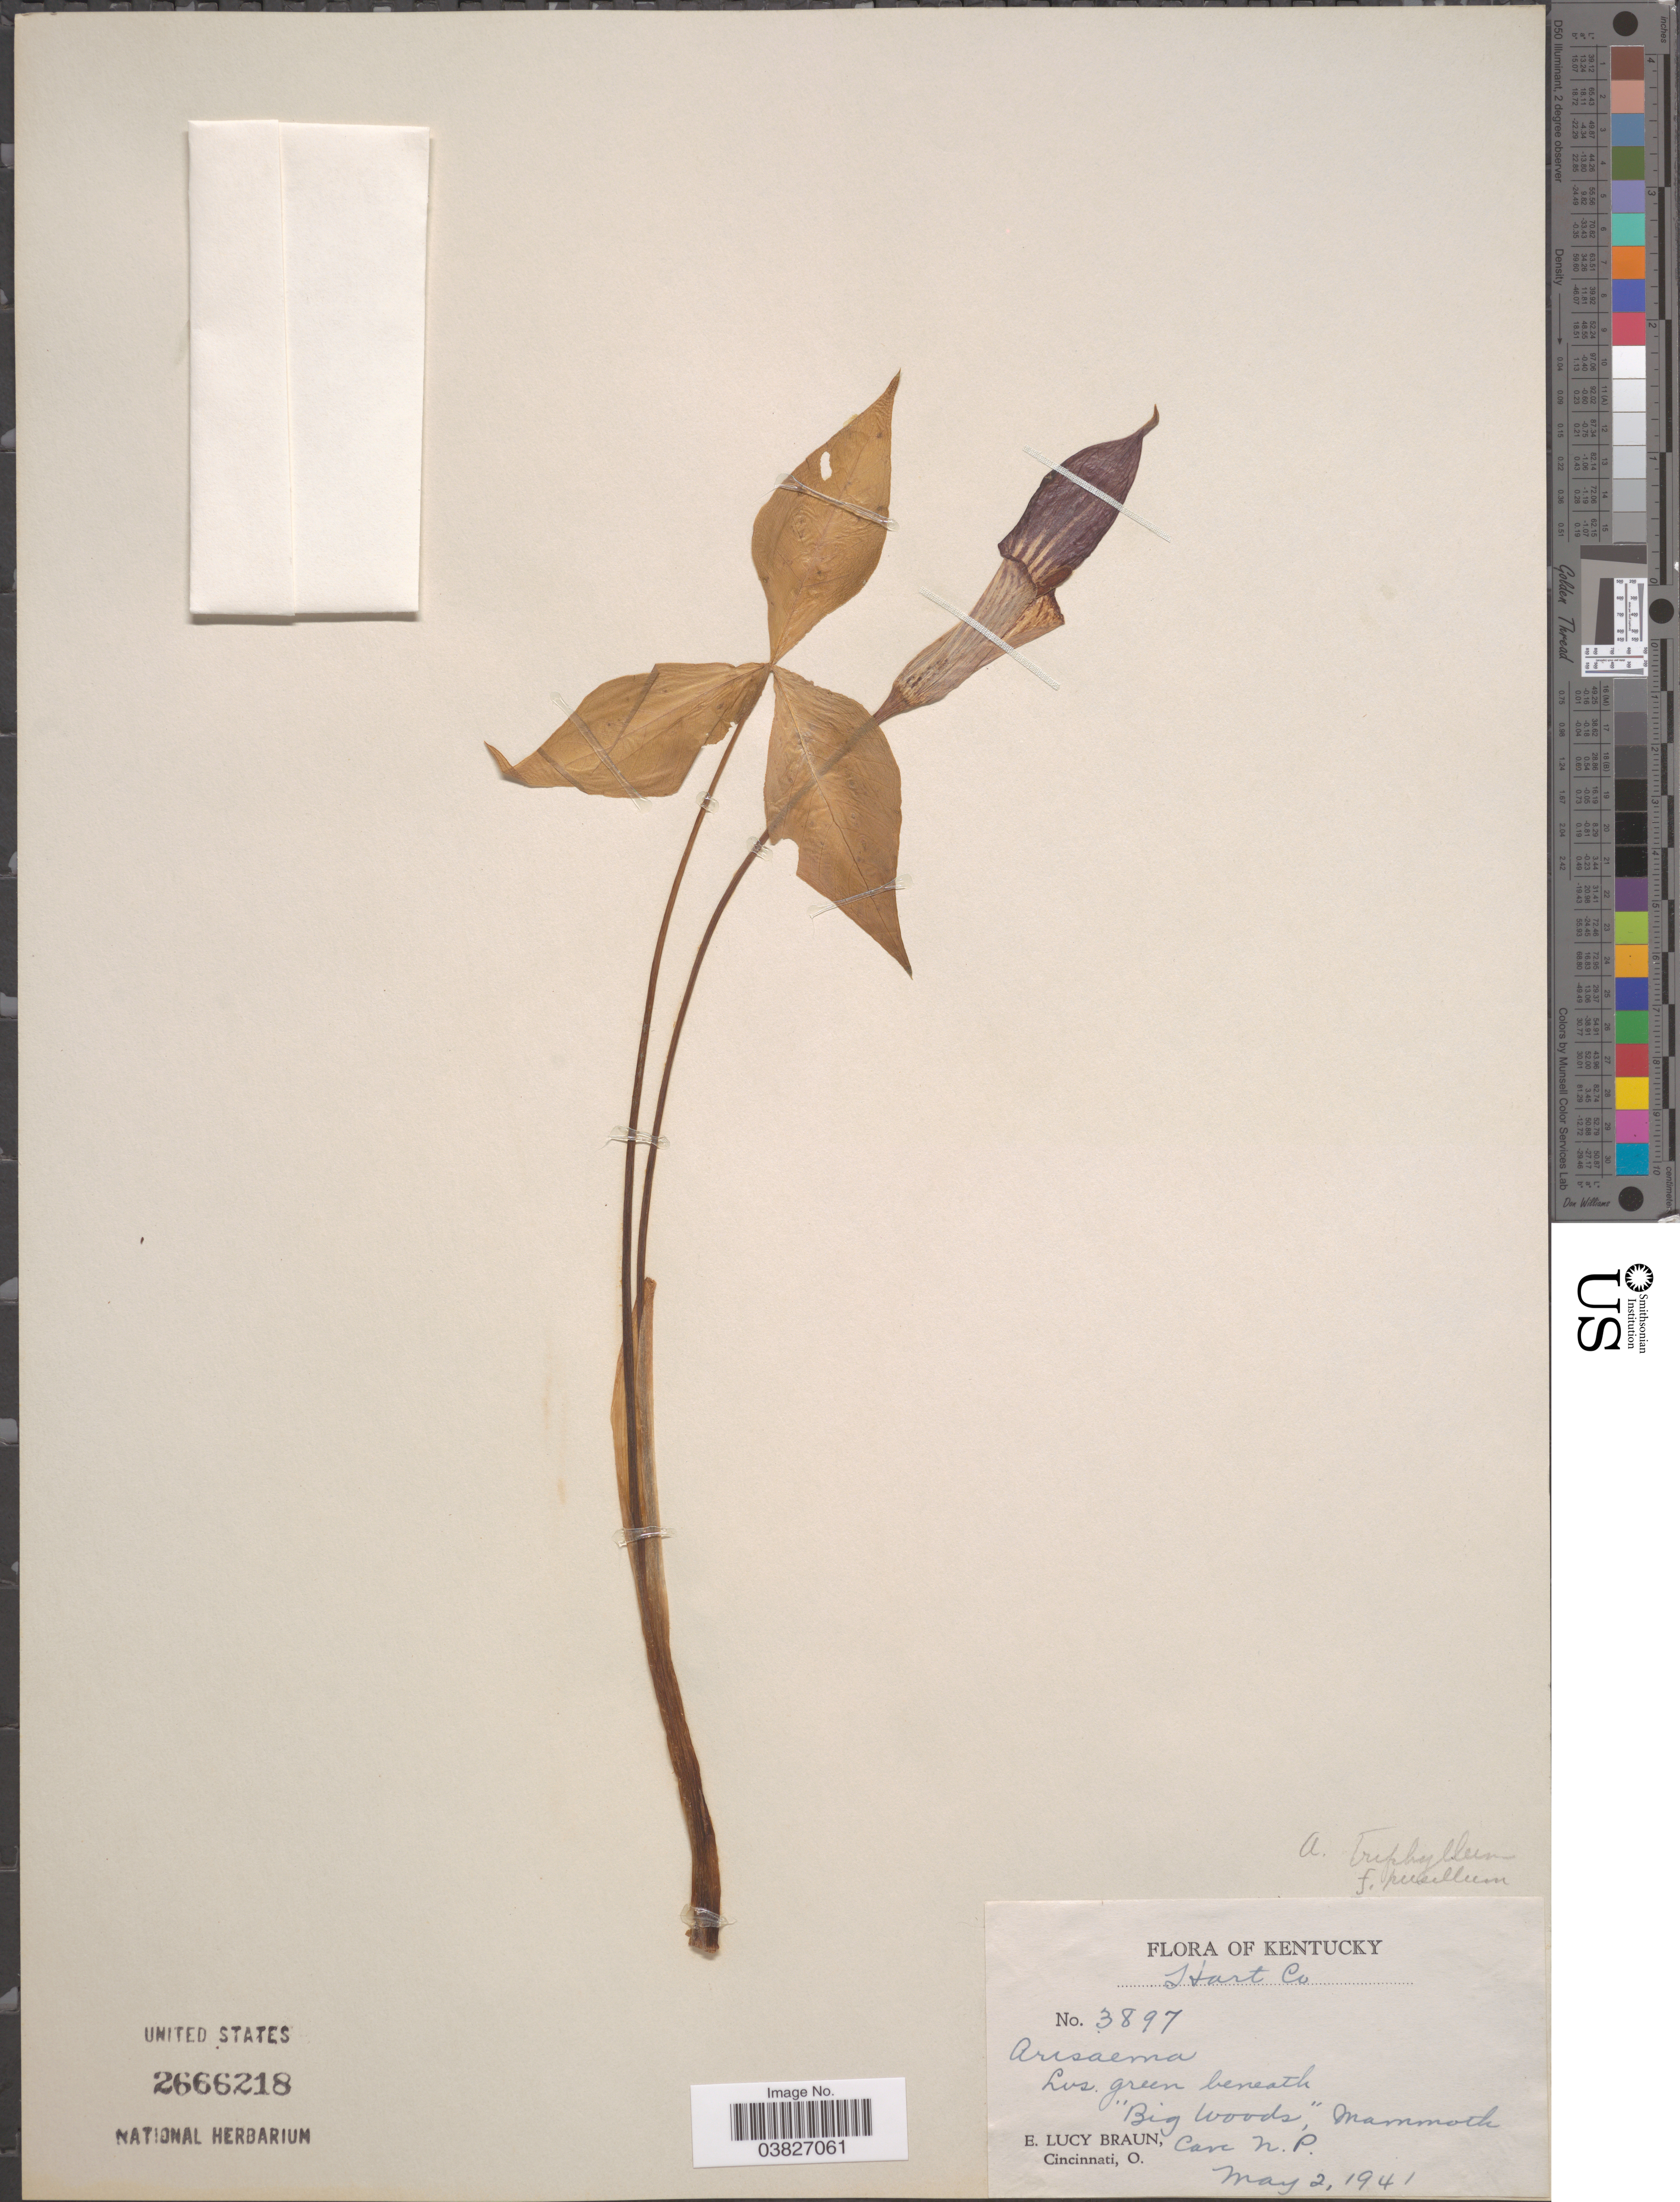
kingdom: Plantae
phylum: Tracheophyta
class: Liliopsida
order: Alismatales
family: Araceae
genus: Arisaema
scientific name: Arisaema pusillum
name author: Nash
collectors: E. L. Braun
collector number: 3897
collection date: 1941-05-02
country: United States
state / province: Kentucky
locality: Hart Co. "Big Woods," Mammoth Cave N.P.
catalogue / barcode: US 2666218